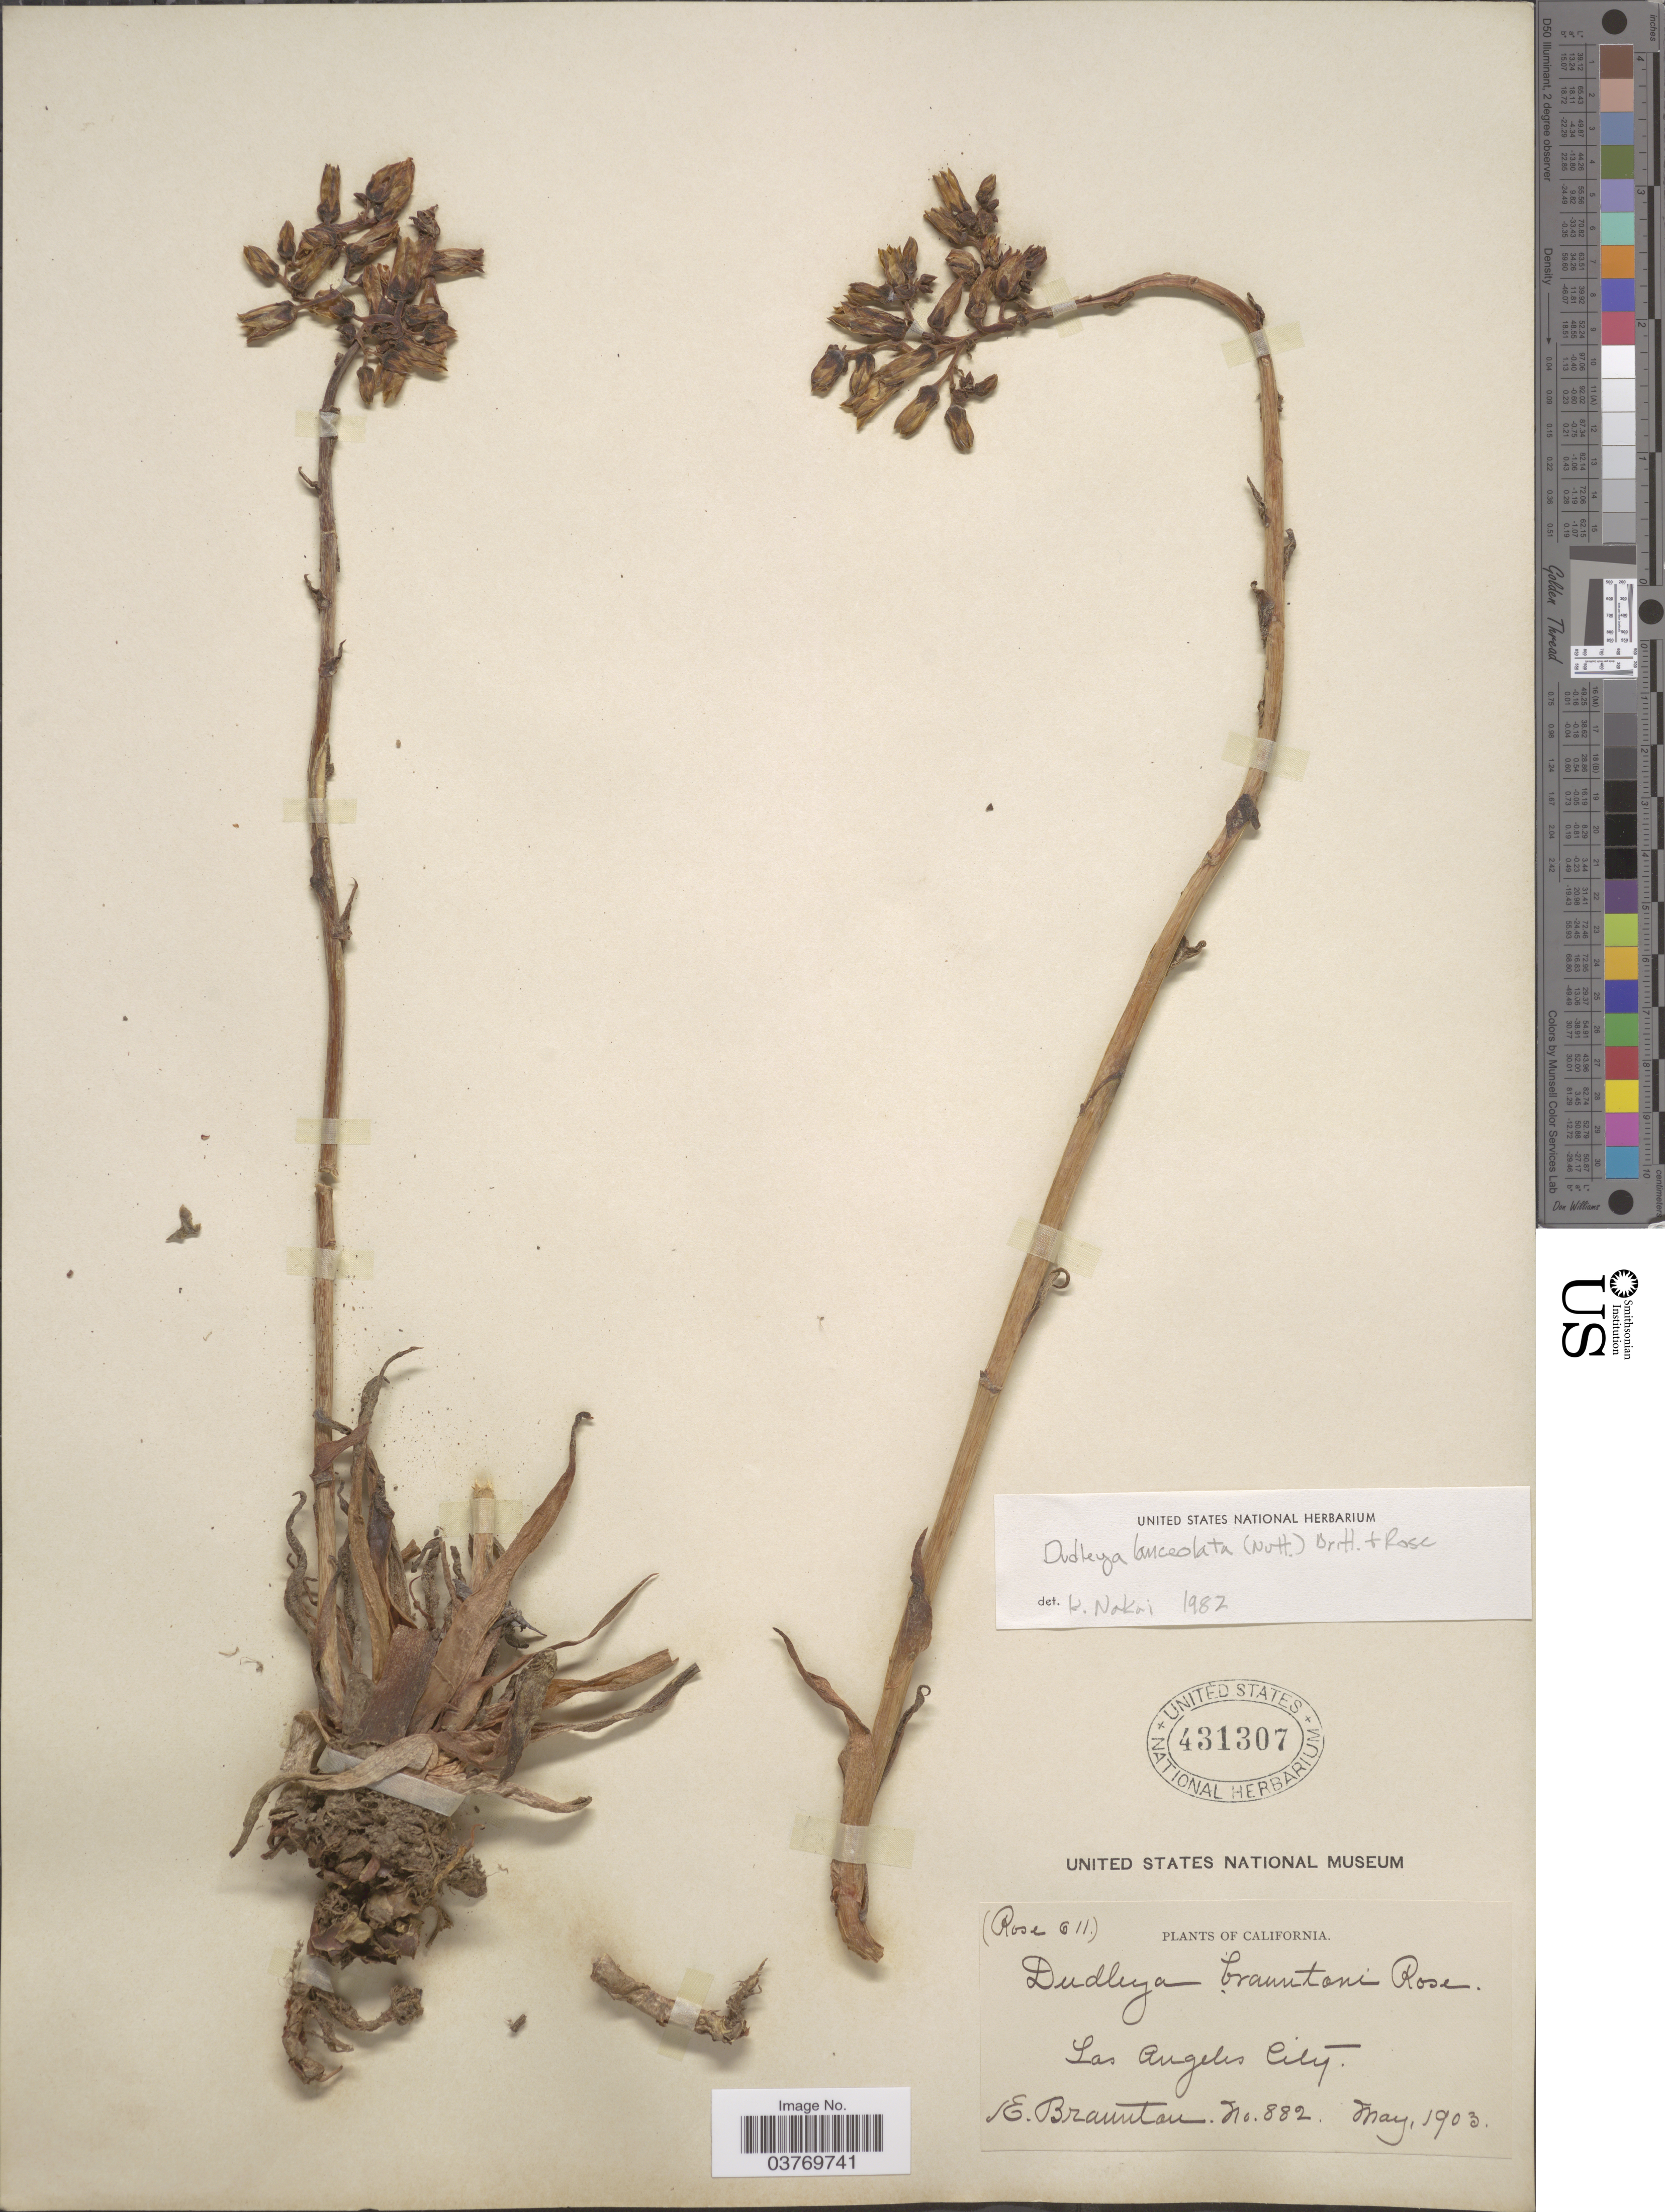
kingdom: Plantae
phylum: Tracheophyta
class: Magnoliopsida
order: Saxifragales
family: Crassulaceae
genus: Dudleya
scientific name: Dudleya lanceolata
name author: (Nutt.) Britton & Rose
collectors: E. Braunton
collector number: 882/Rose611?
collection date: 1903-05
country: United States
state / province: California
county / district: Los Angeles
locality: Los Angeles City.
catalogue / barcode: US 431307